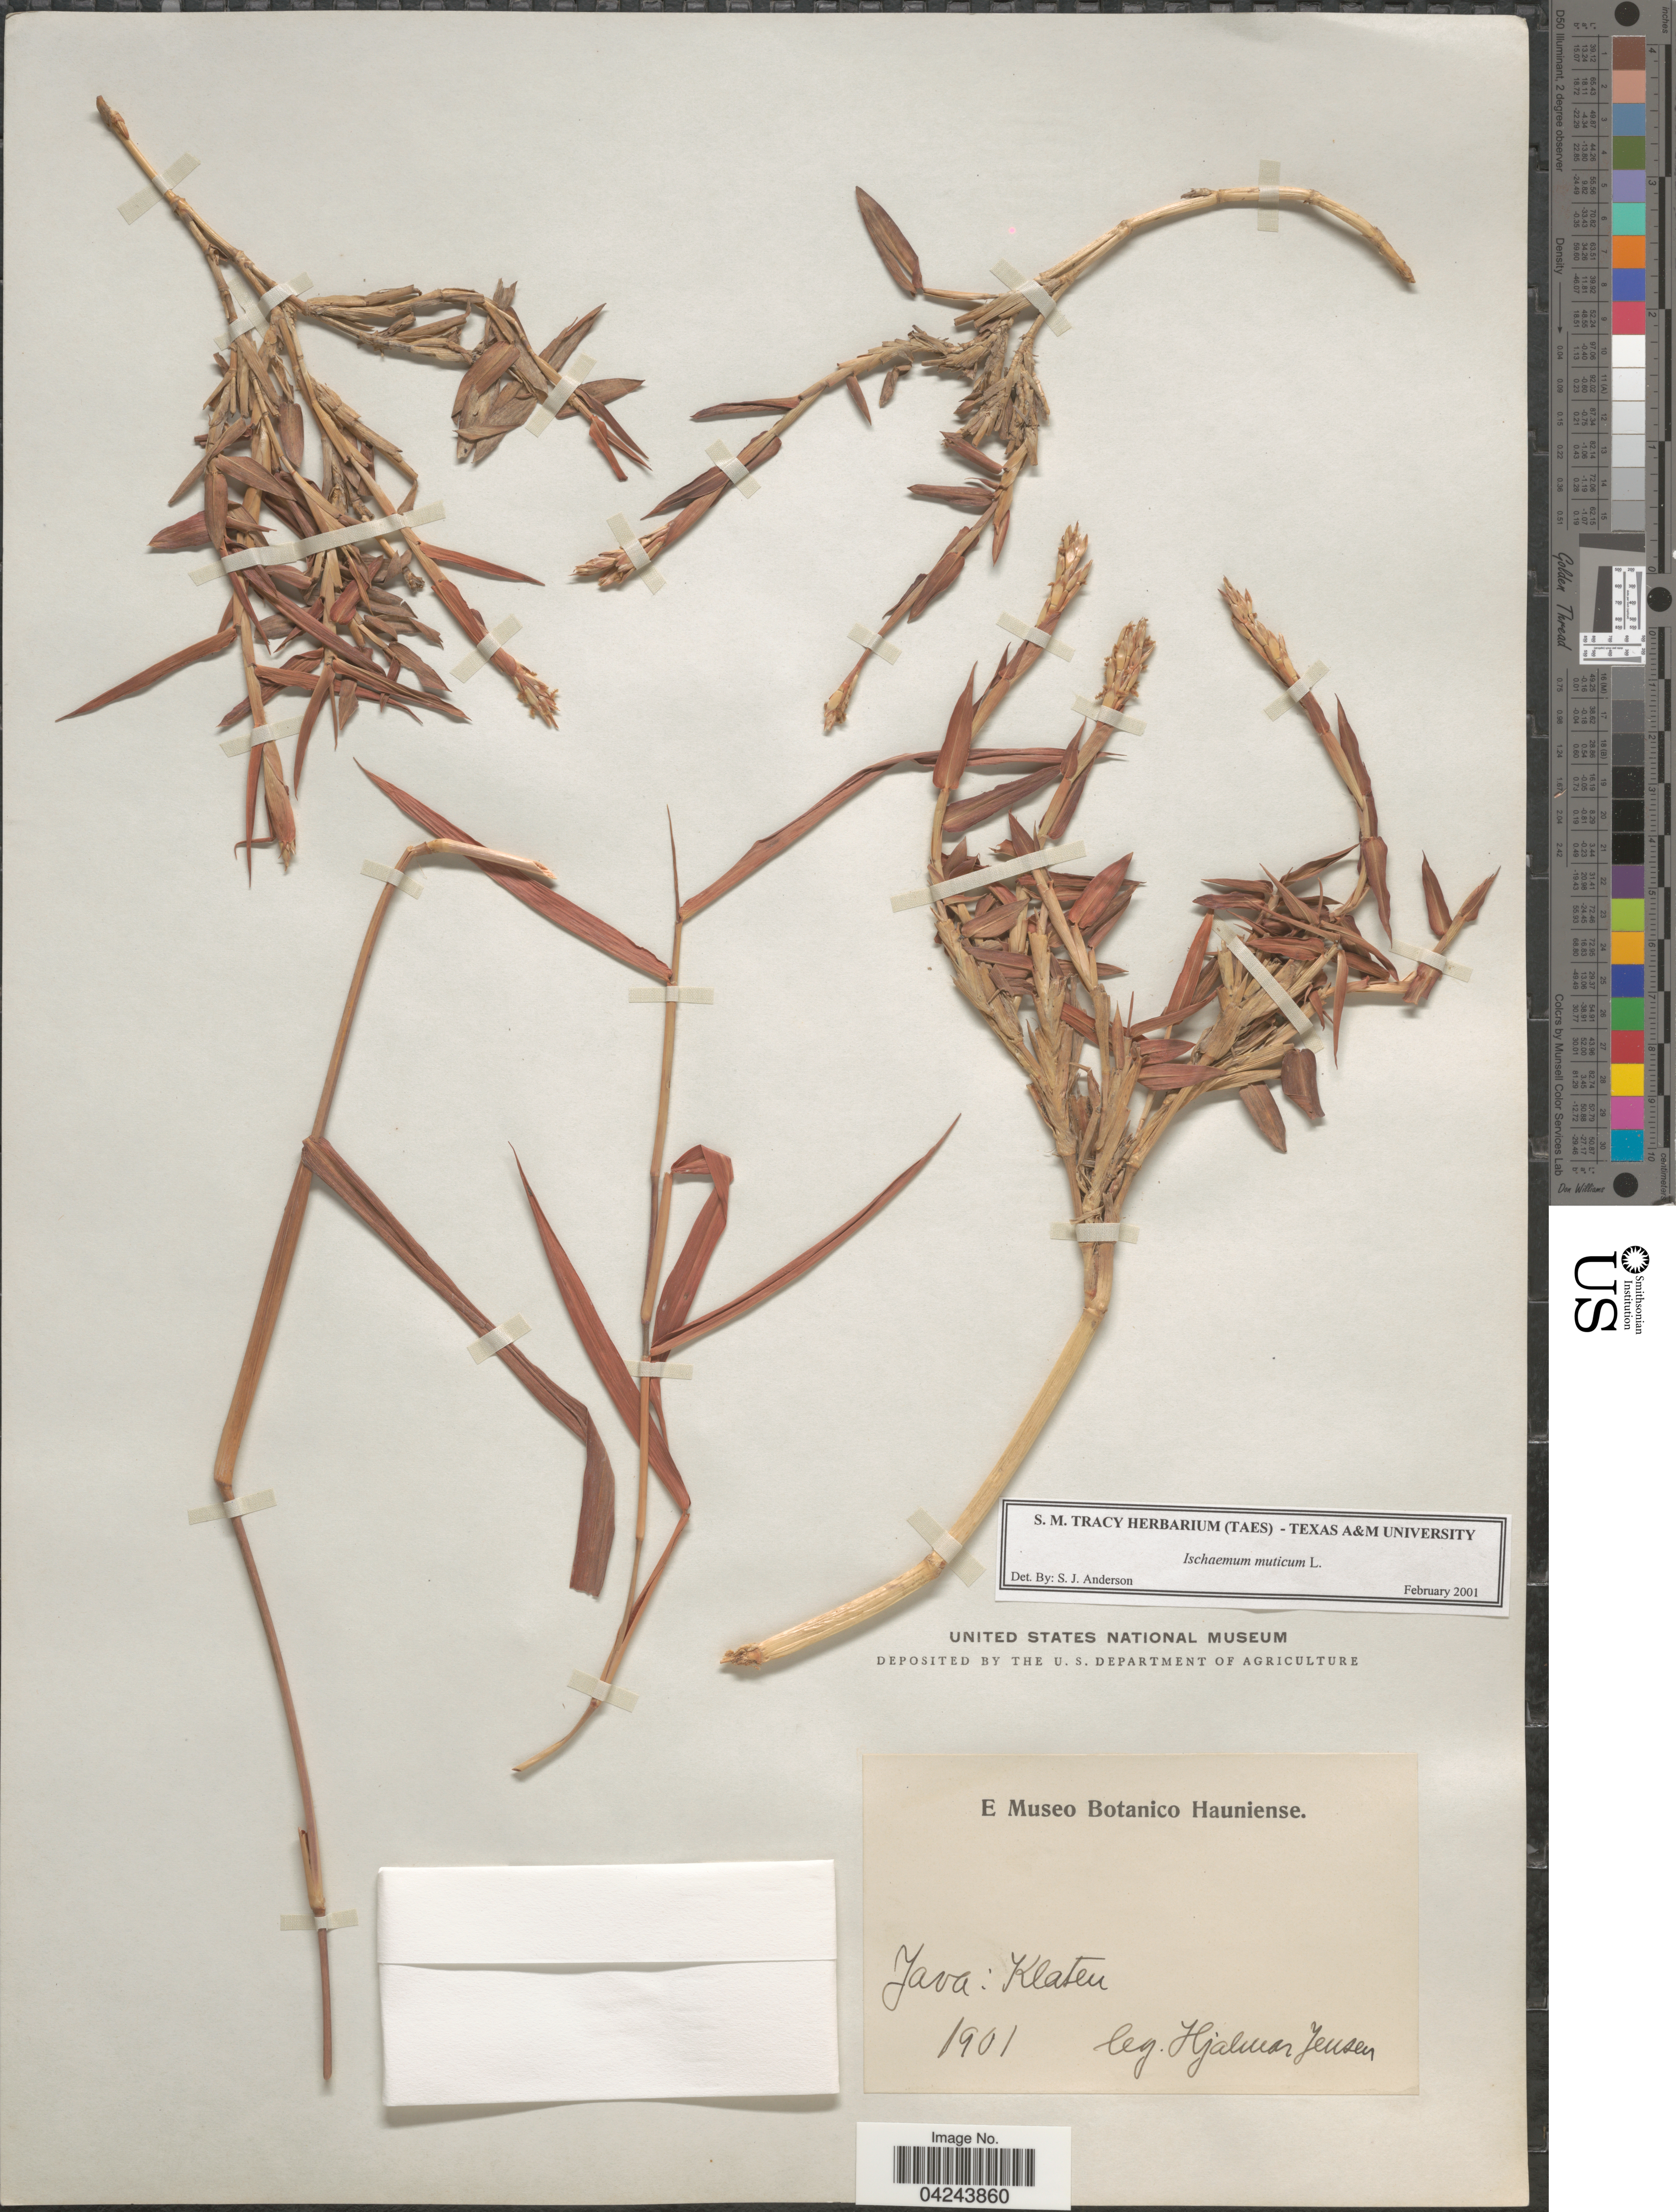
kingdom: Plantae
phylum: Tracheophyta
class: Liliopsida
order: Poales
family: Poaceae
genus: Ischaemum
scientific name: Ischaemum muticum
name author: L.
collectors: H. Jensen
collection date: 1901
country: Indonesia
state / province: Java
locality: Klaten.